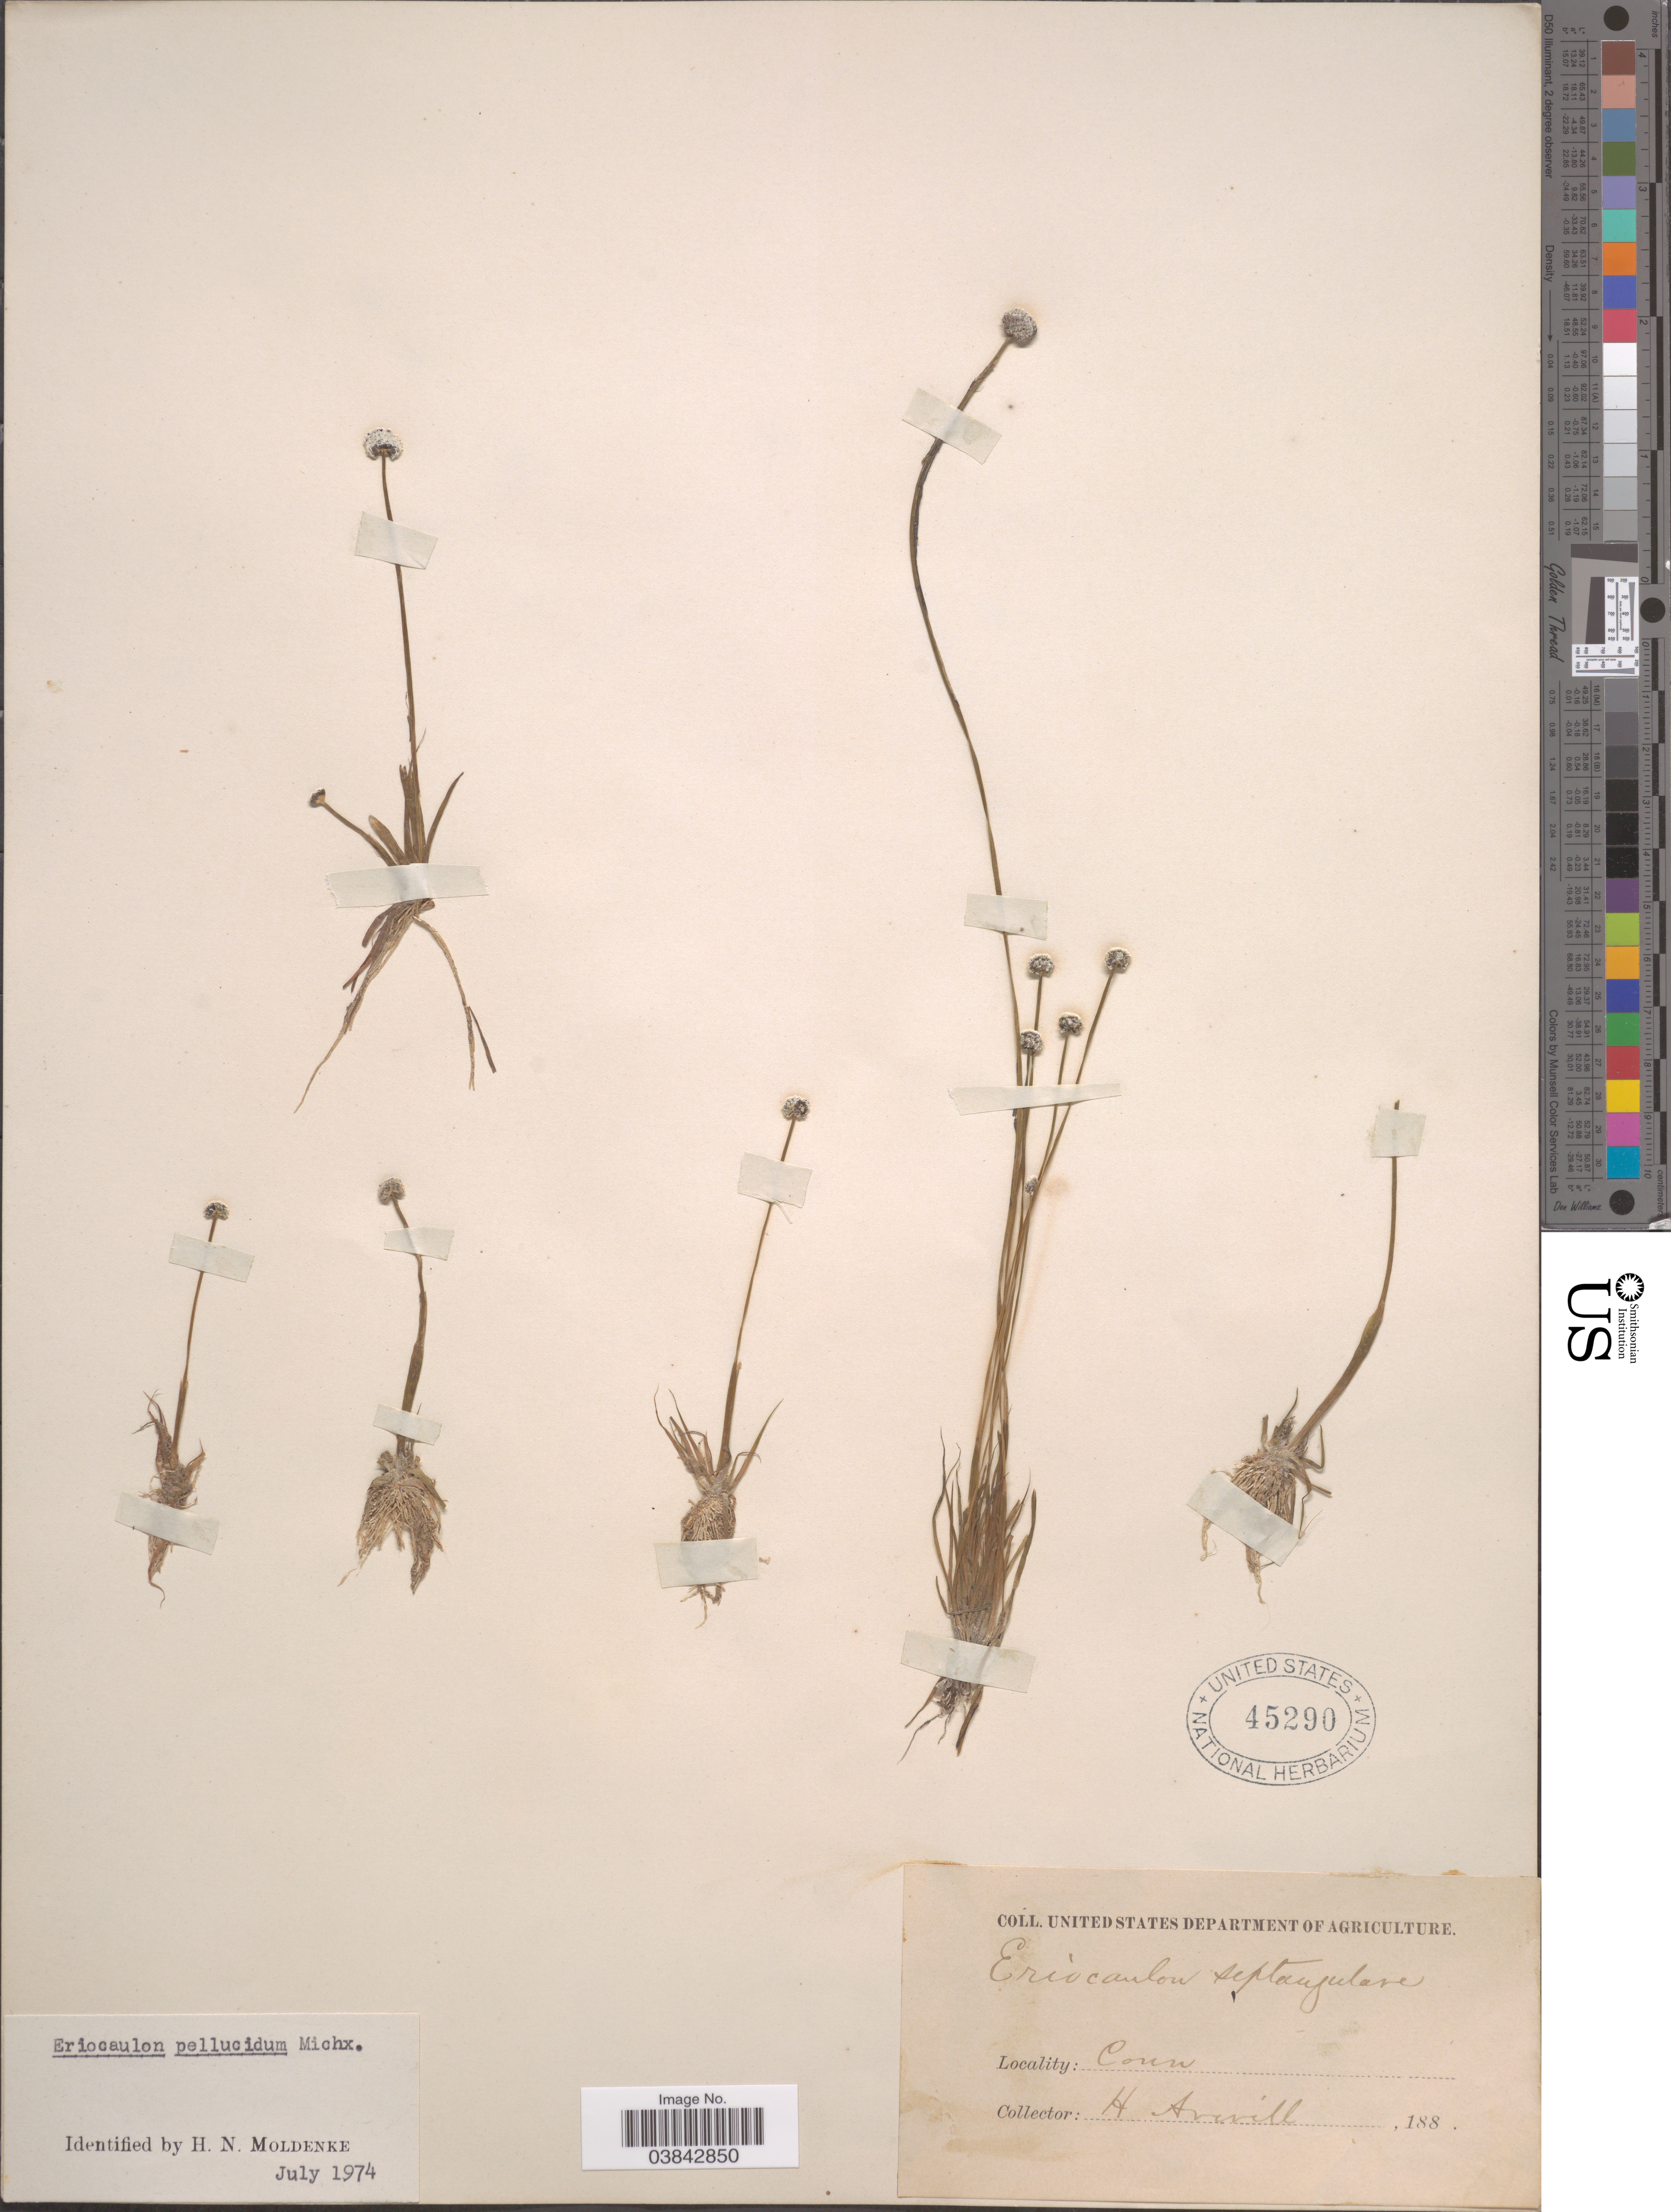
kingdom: Plantae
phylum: Tracheophyta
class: Liliopsida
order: Poales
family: Eriocaulaceae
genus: Eriocaulon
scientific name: Eriocaulon aquaticum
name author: (Hill) Druce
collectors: H. Averill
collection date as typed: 188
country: United States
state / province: Connecticut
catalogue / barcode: US 45290